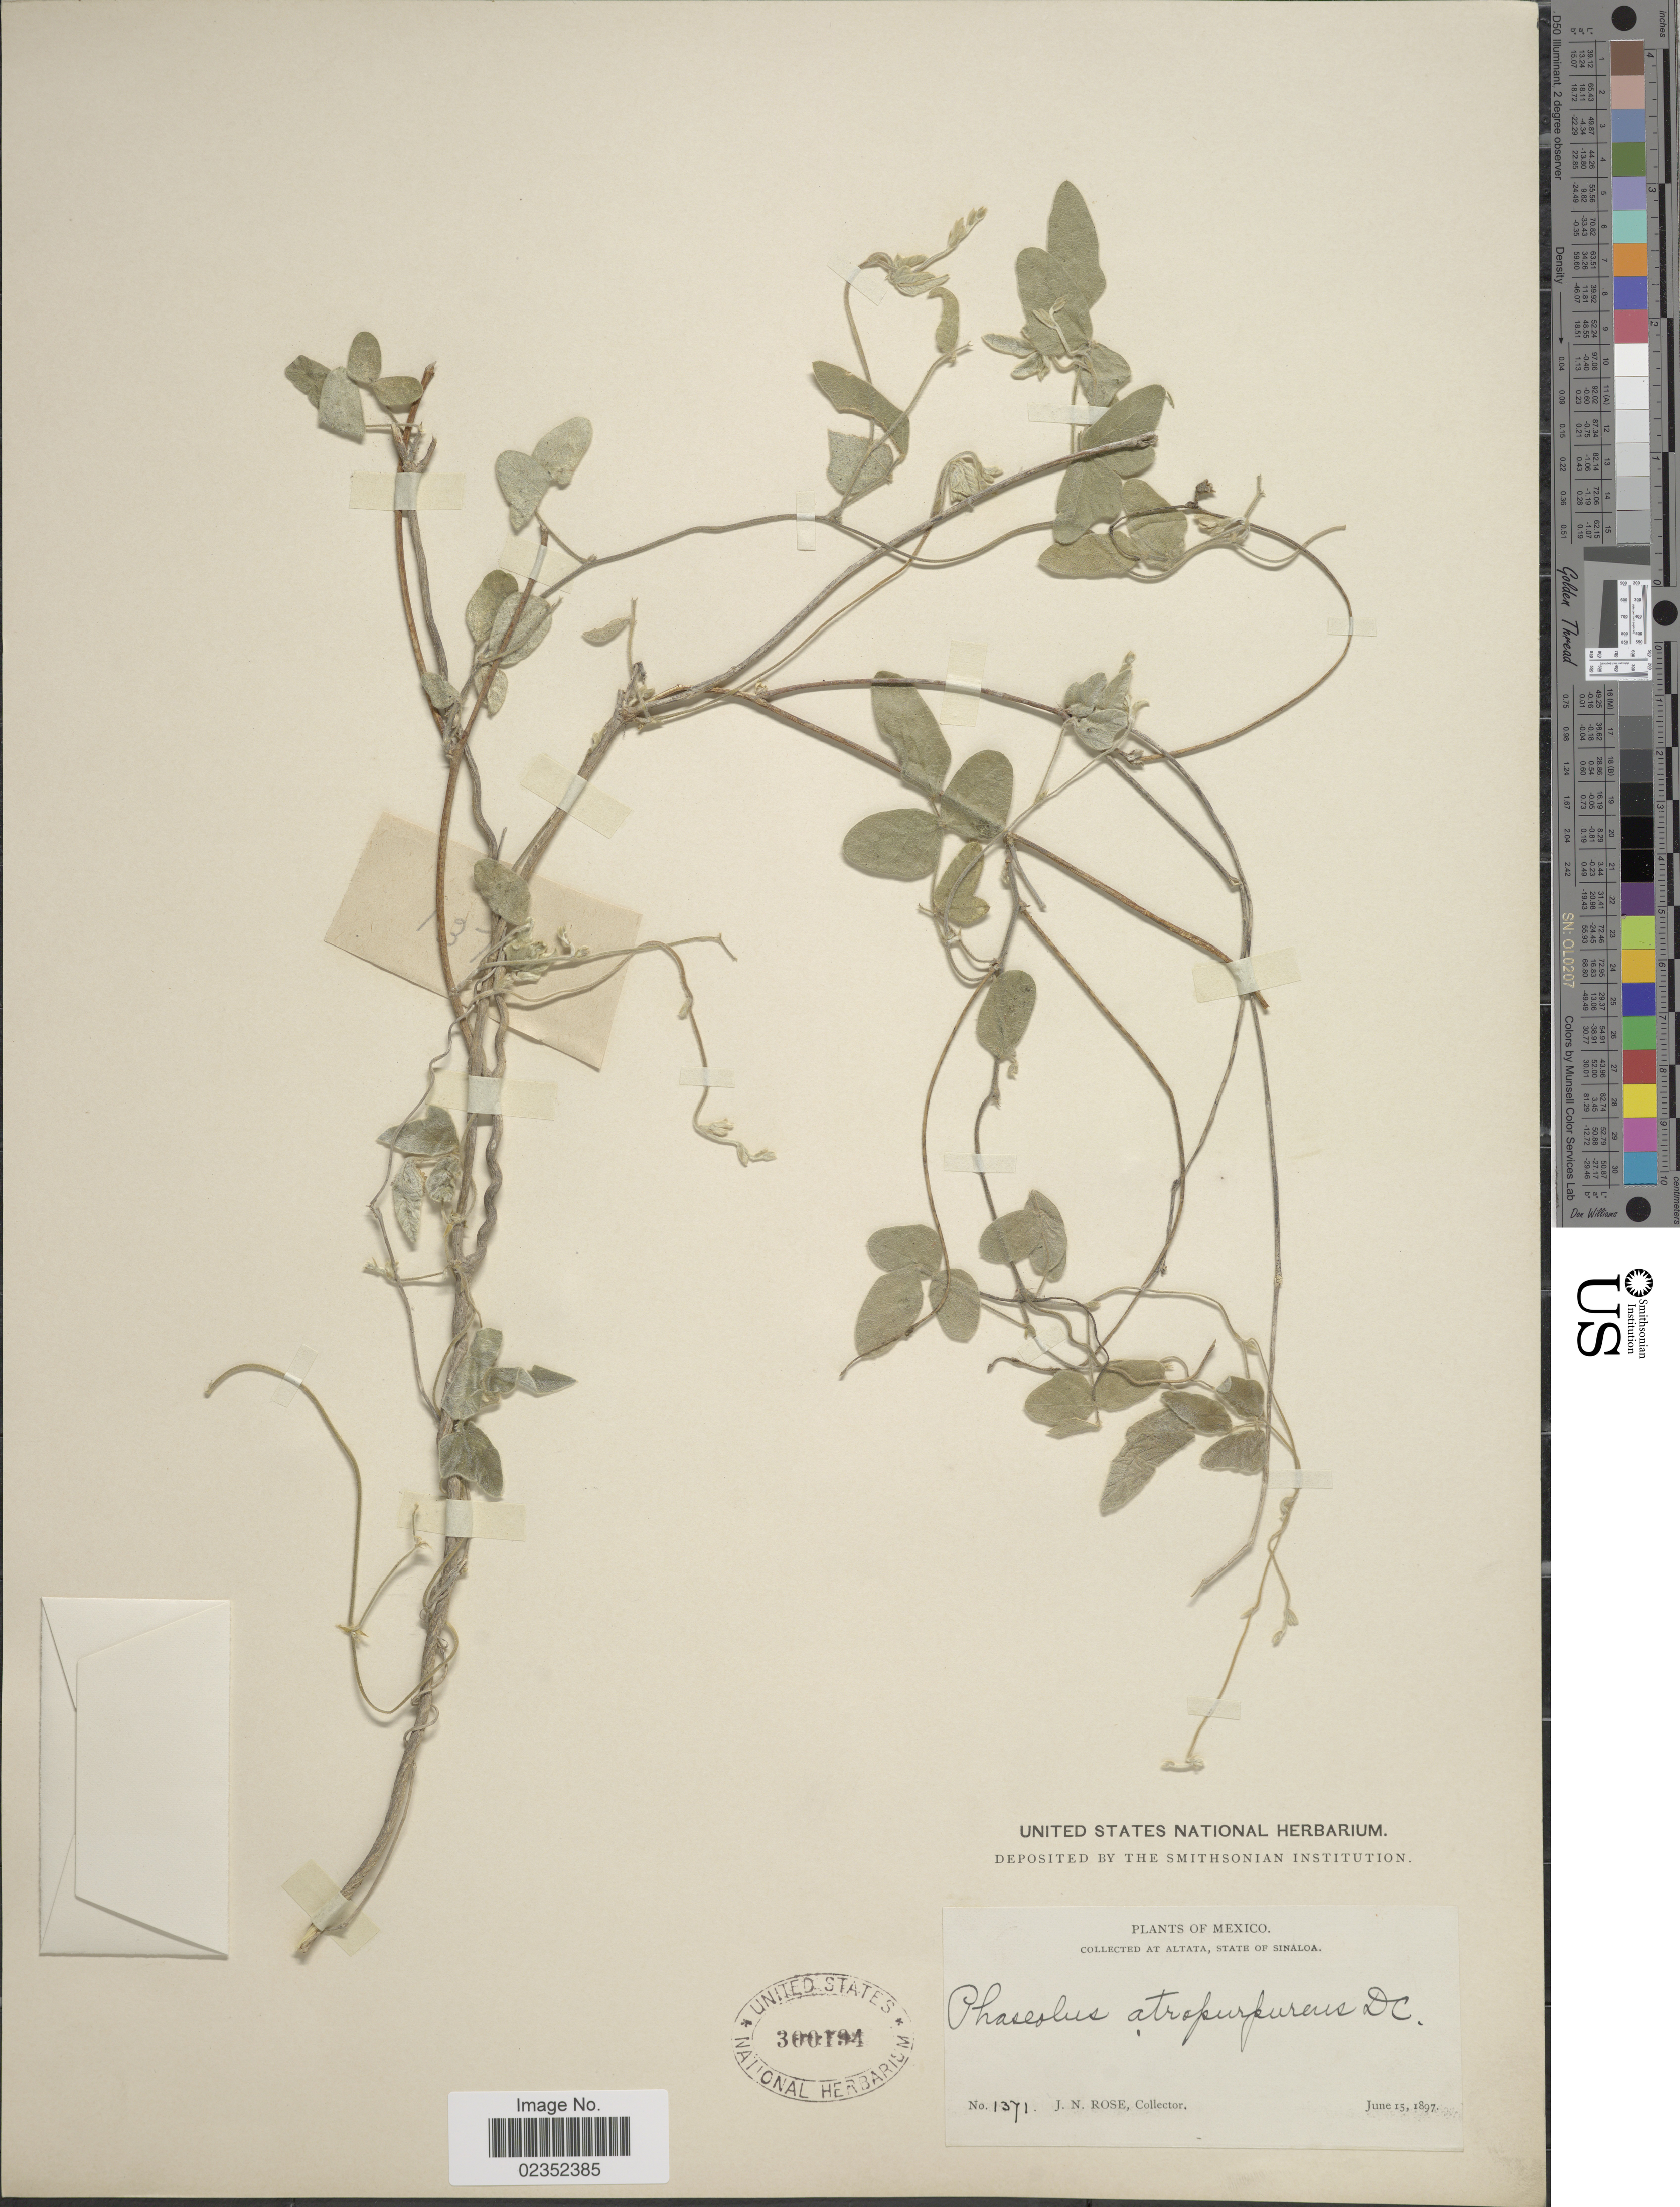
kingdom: Plantae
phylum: Tracheophyta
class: Magnoliopsida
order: Fabales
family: Fabaceae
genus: Macroptilium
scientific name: Macroptilium atropurpureum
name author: (DC.) Urb.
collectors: J. N. Rose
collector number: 1371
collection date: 1897-06-15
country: Mexico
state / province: Sinaloa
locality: Altata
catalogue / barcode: US 300194